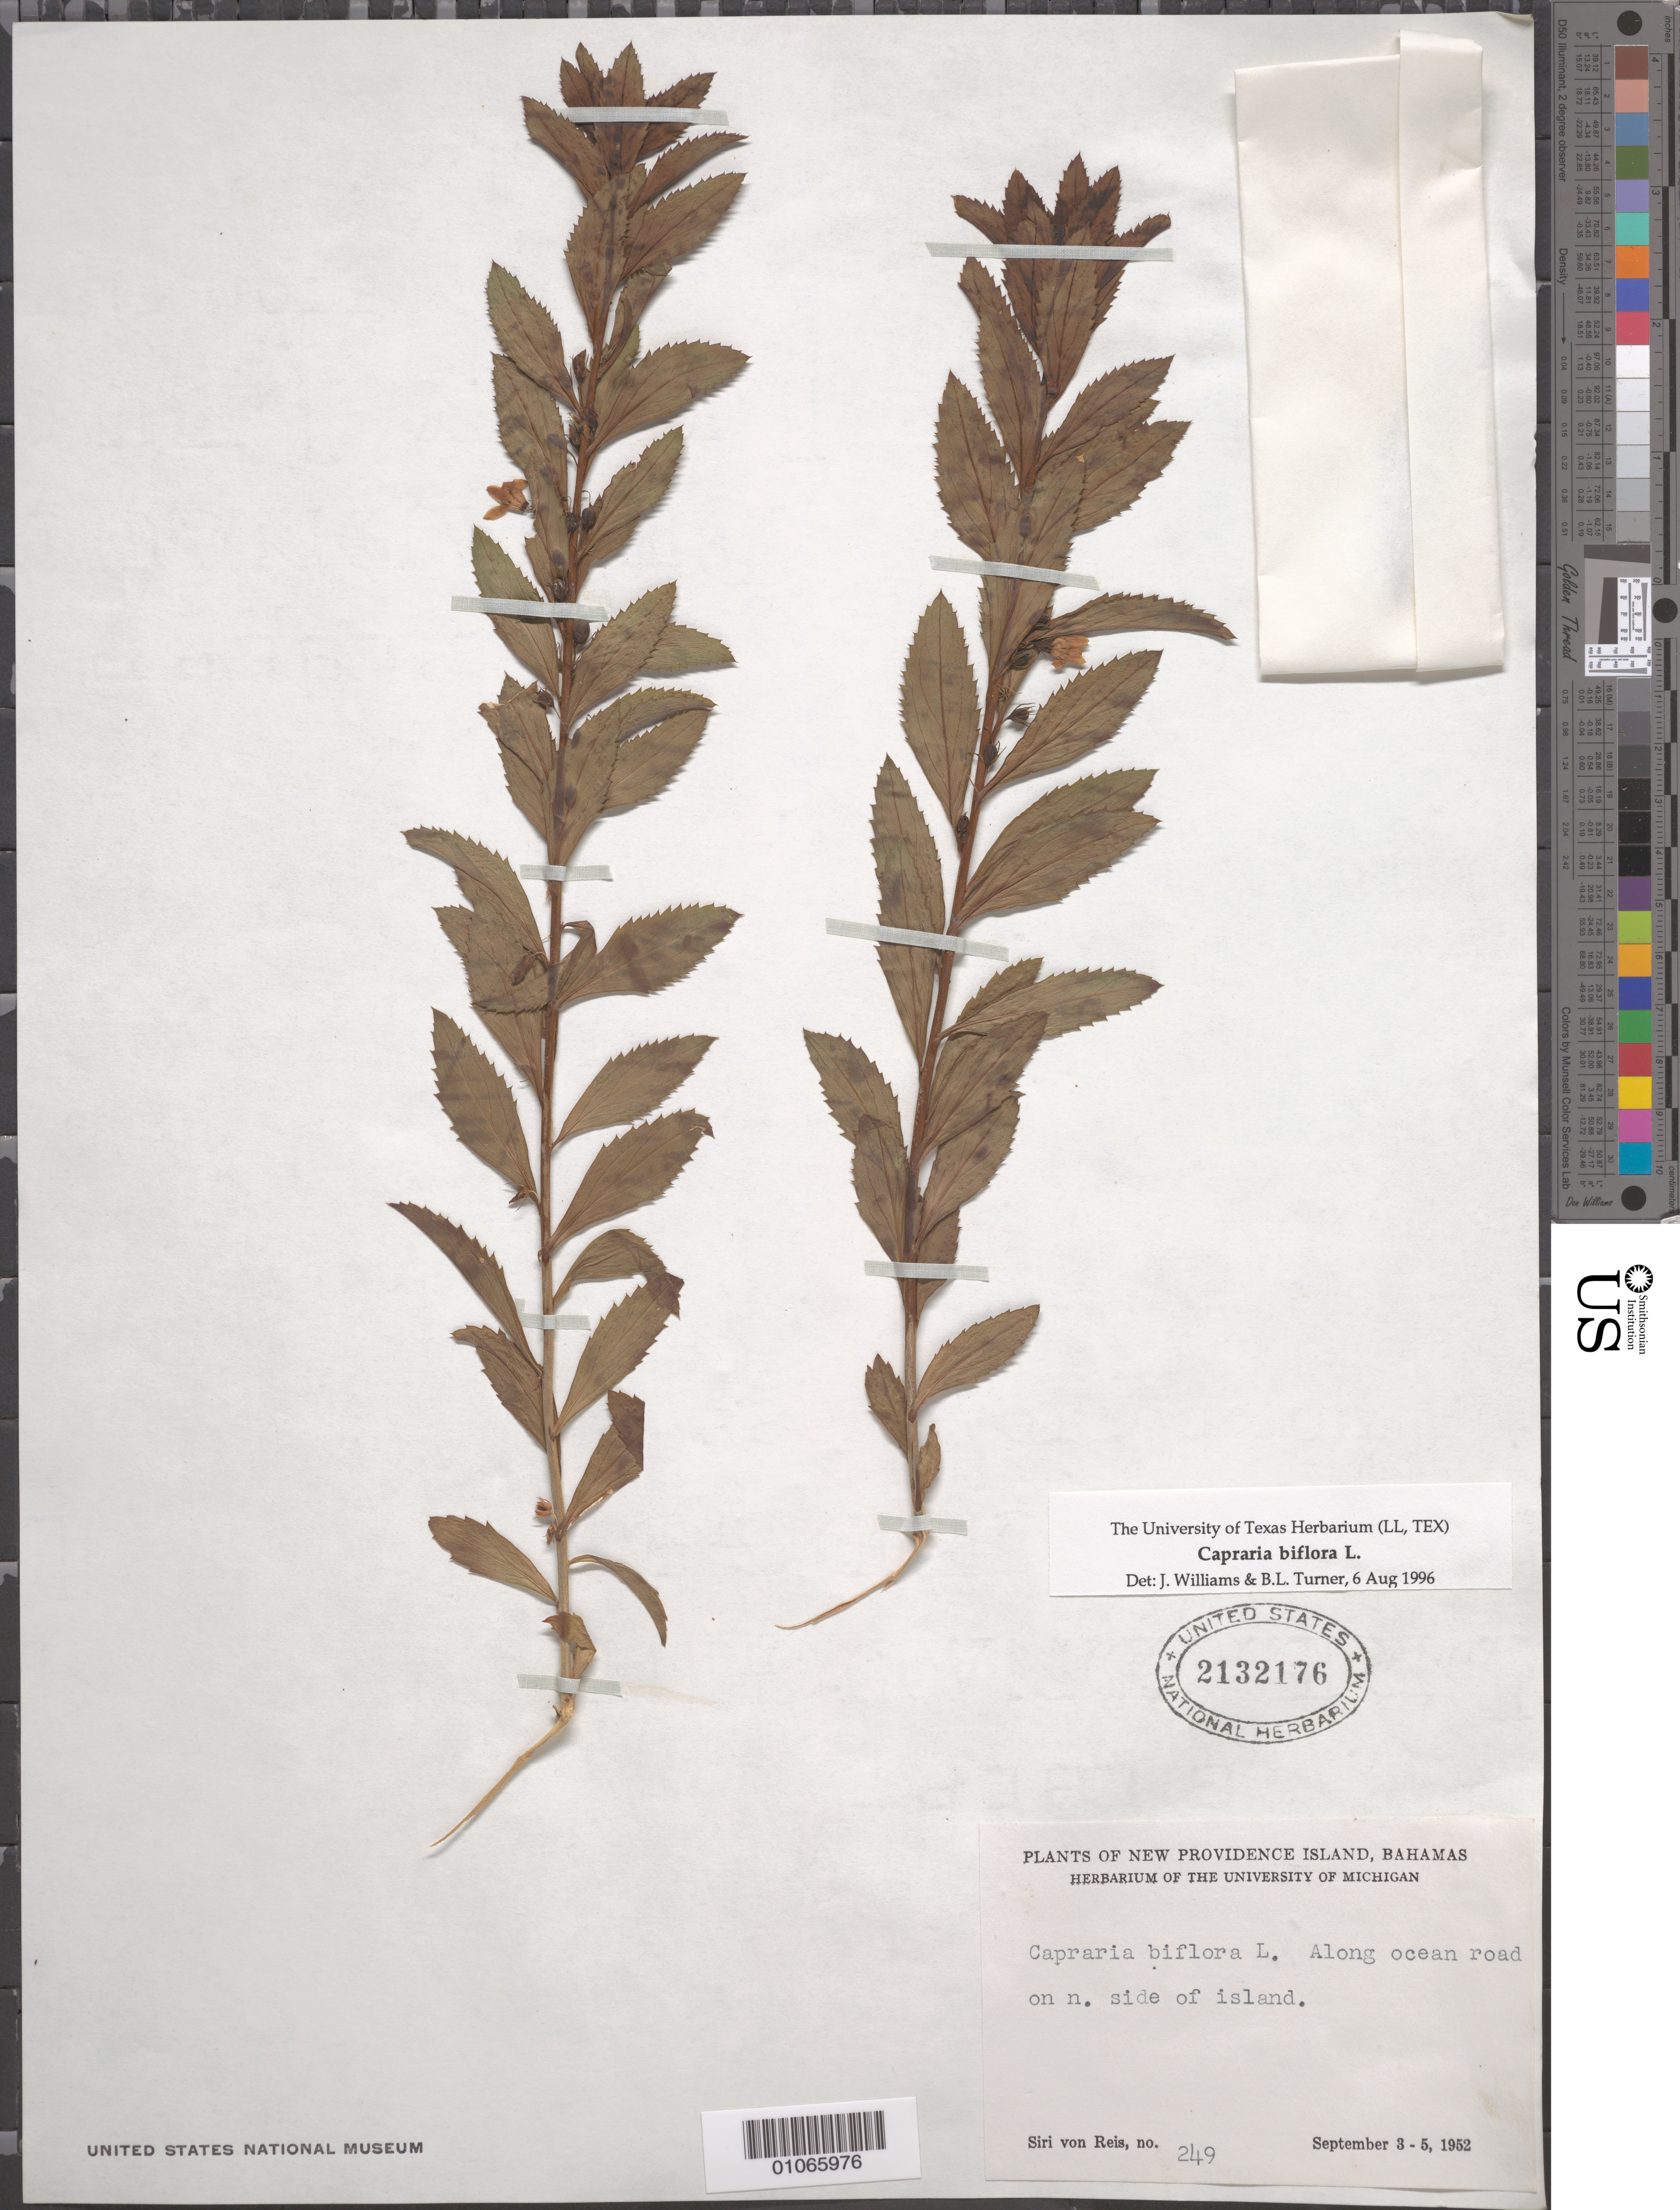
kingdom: Plantae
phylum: Tracheophyta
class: Magnoliopsida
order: Lamiales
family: Scrophulariaceae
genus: Capraria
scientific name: Capraria biflora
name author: L.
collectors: S. von Reis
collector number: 249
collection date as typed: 03 Sep 1952 to 05 Sep 1952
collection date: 1952-09-03/1952-09-05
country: Bahamas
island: New Providence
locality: Along ocean road on north side of island.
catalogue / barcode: US 2132176